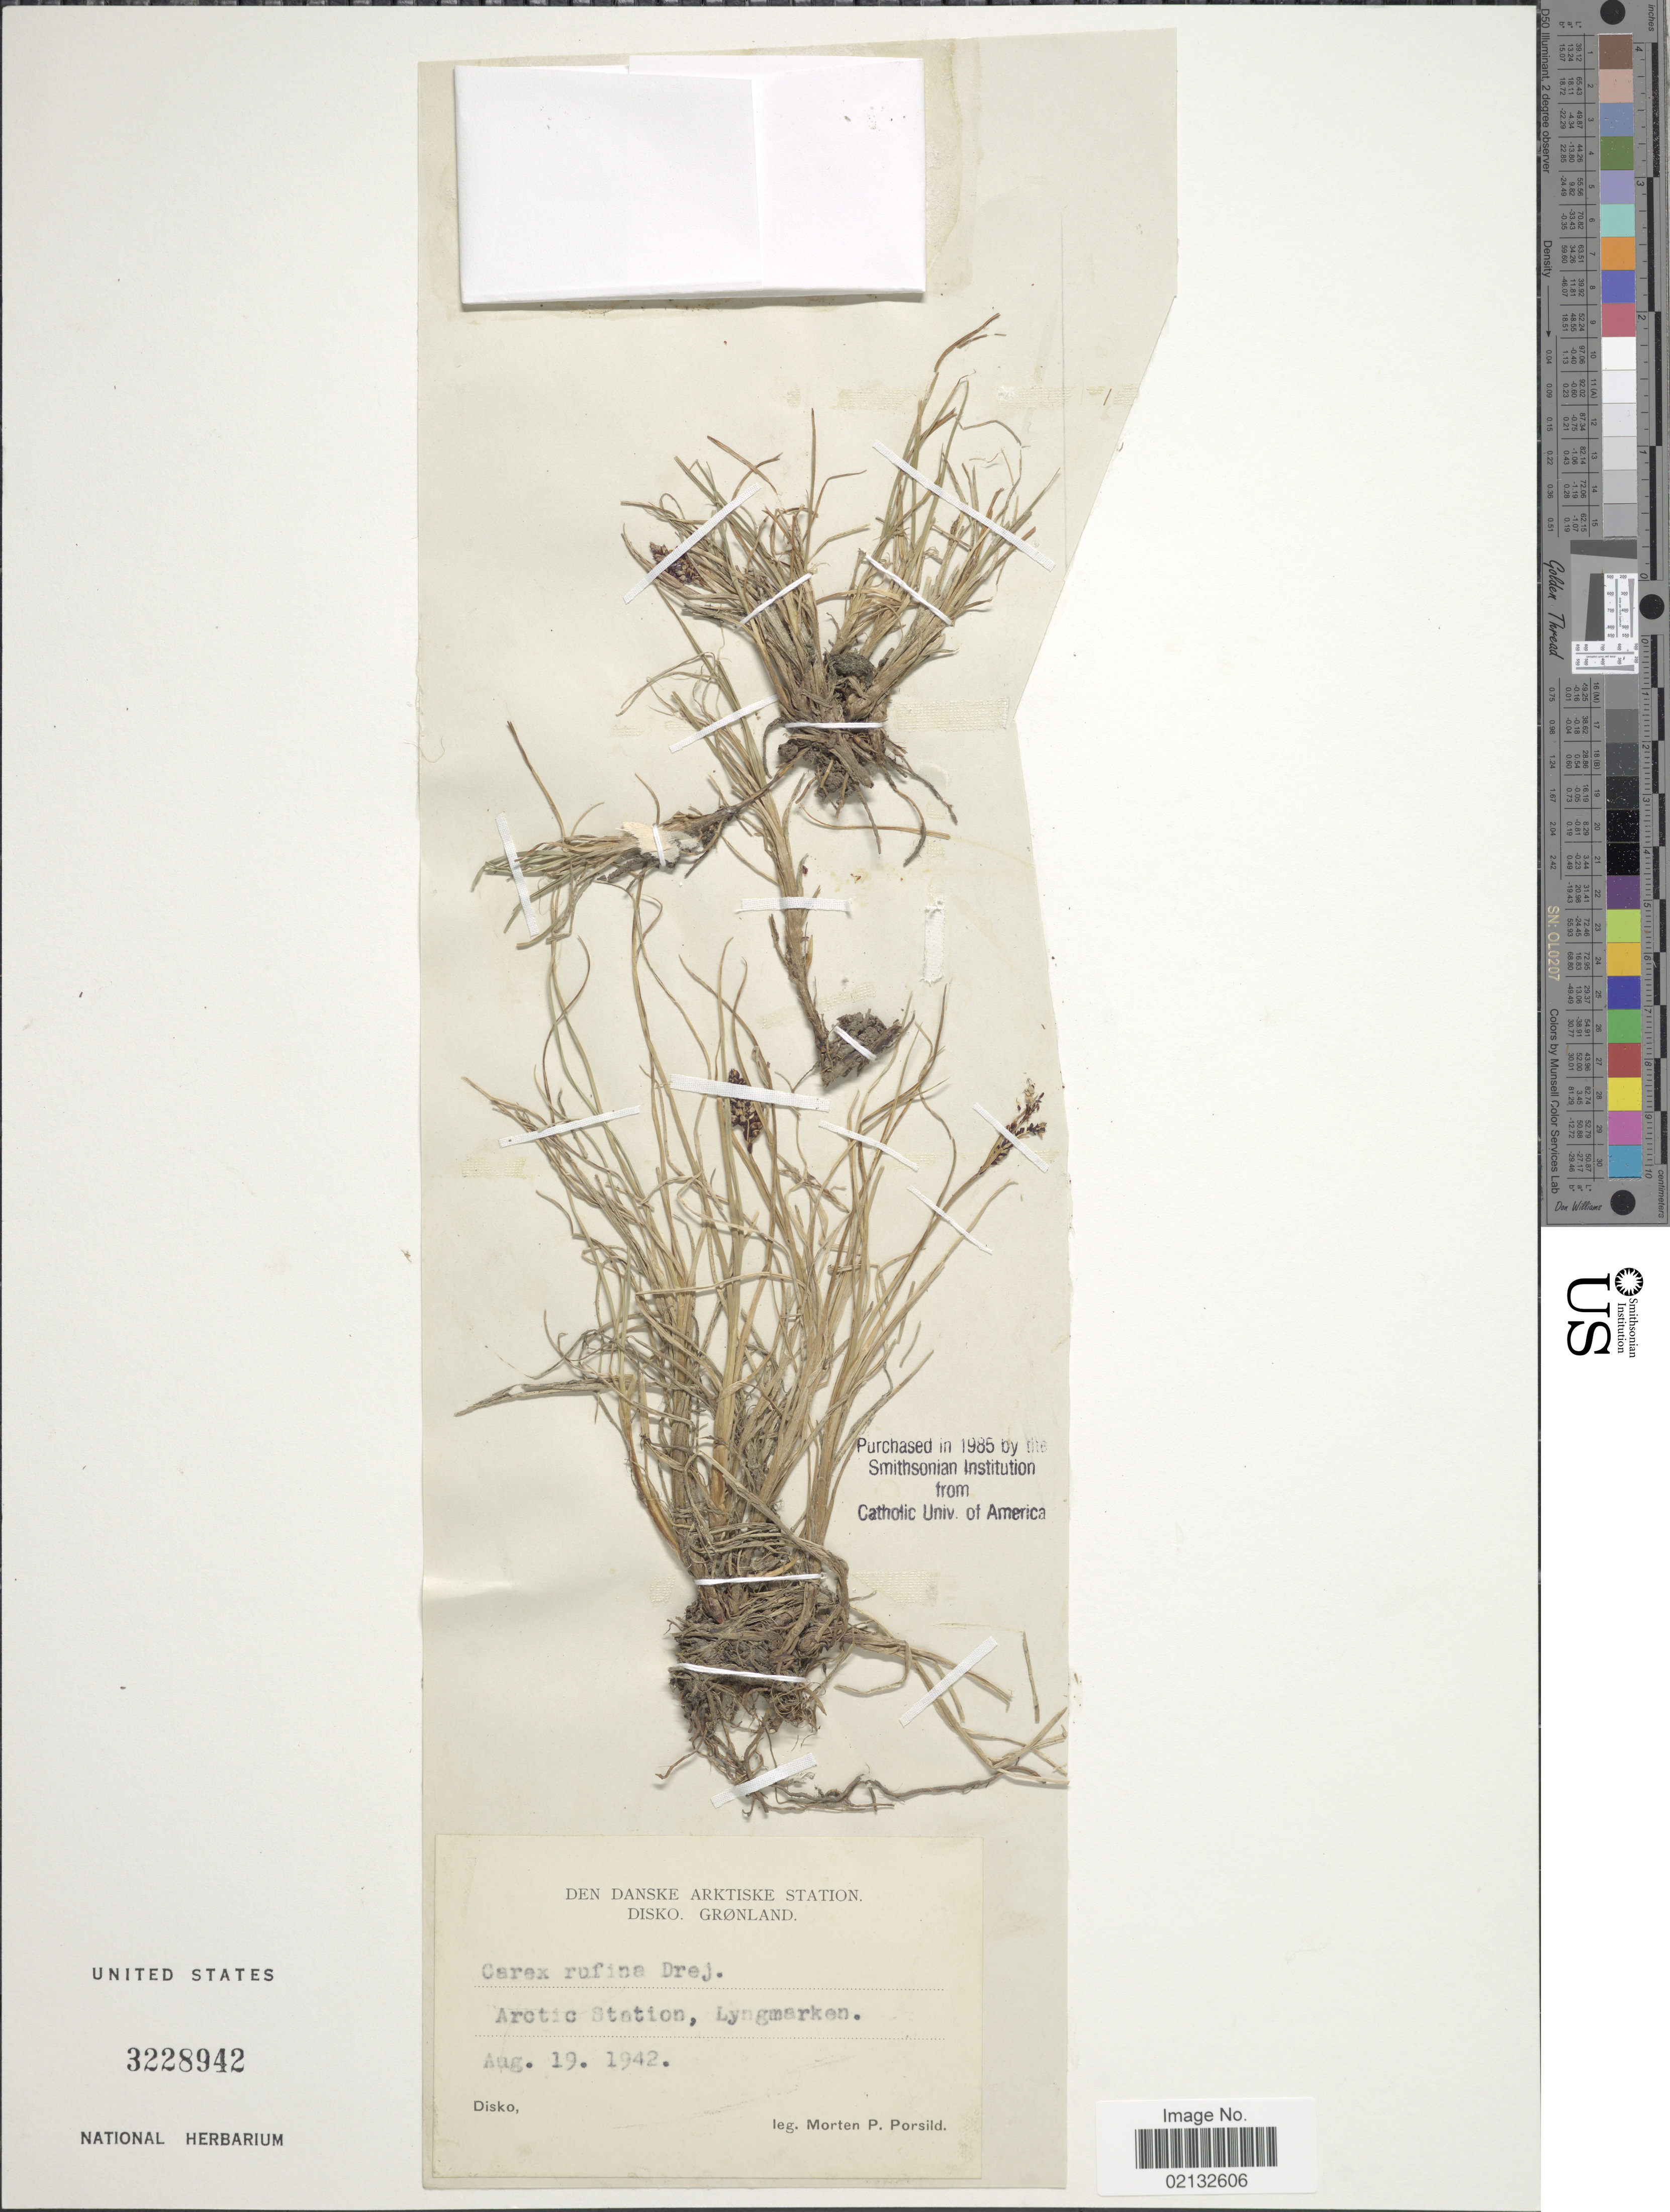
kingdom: Plantae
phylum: Tracheophyta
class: Liliopsida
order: Poales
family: Cyperaceae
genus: Carex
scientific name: Carex rufina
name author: Drejer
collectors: M. P. Porsild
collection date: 1942-08-19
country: Greenland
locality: Arctic Station, Lyngmarken, Disko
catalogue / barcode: US 3228942